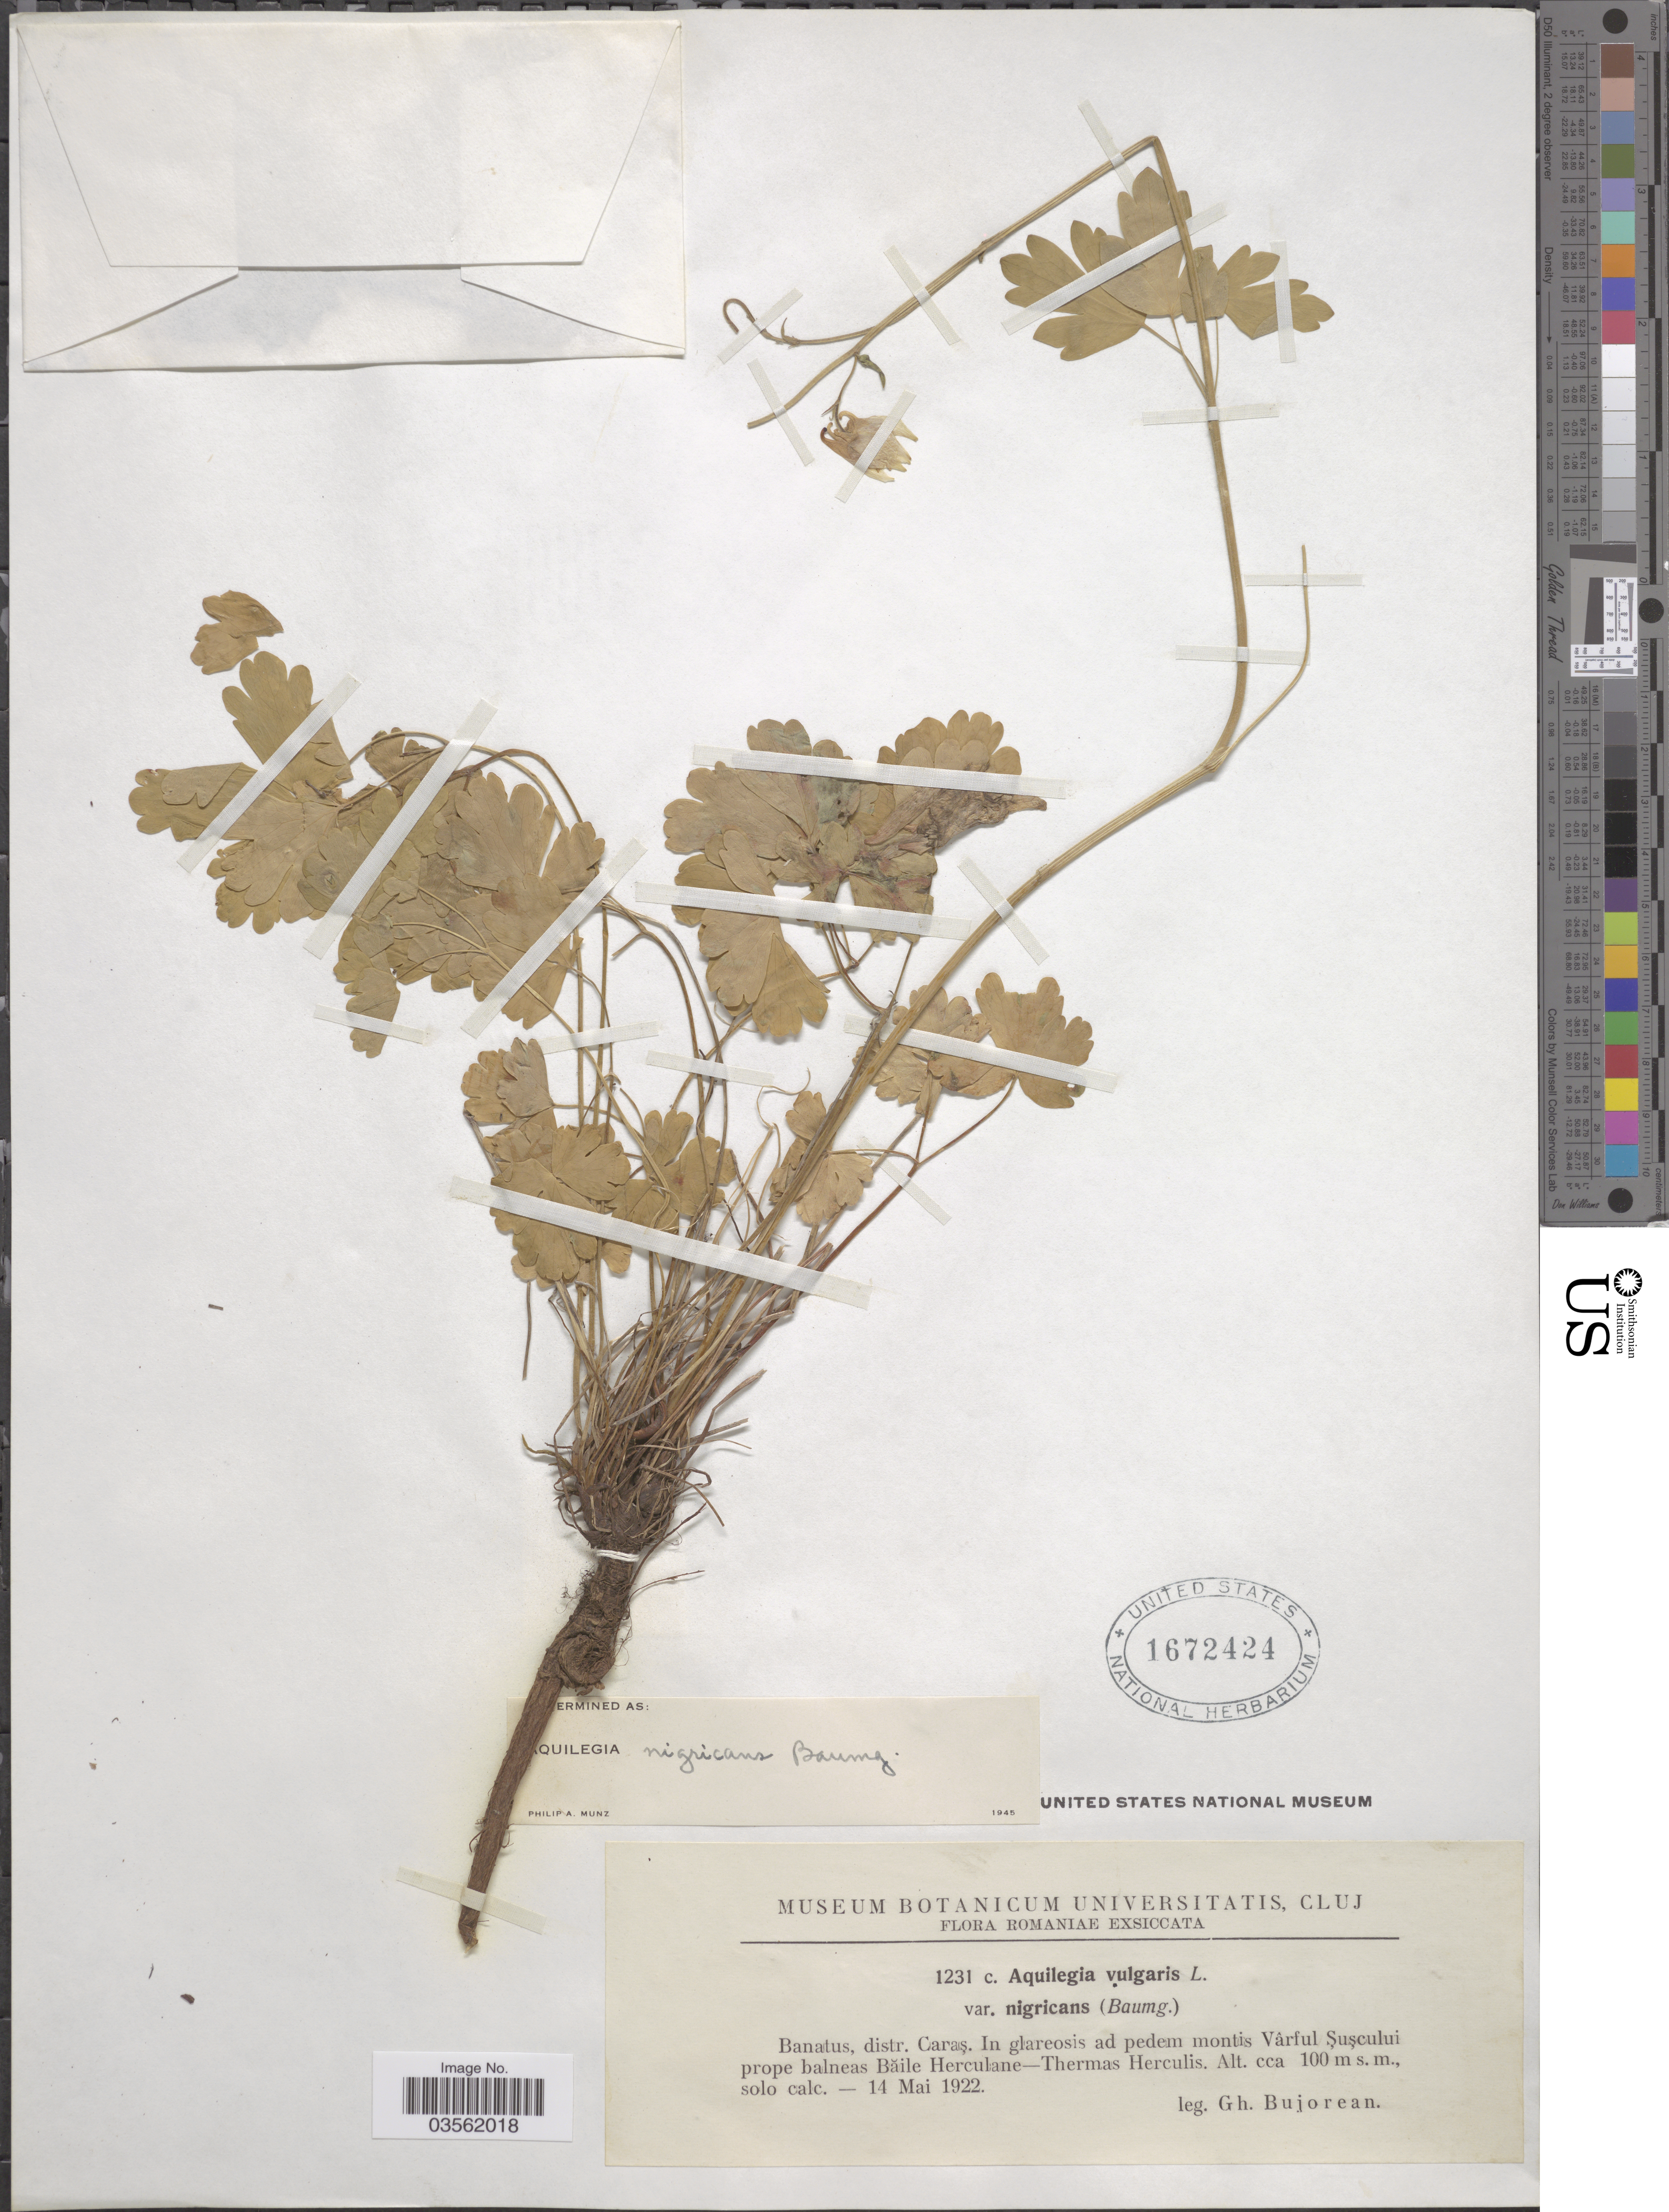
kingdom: Plantae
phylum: Tracheophyta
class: Magnoliopsida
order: Ranunculales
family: Ranunculaceae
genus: Aquilegia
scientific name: Aquilegia nigricans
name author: Baumg.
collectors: G. Bujorean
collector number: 1231 c.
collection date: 1922-05-14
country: Romania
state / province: Caras-Severin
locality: Banatus, distr. Caraş. In glareosis ad pedem montis Vârful Şuşcului prope balneas Băile Herculane-Thermas Herculis, solo calc.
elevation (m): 100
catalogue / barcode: US 1672424